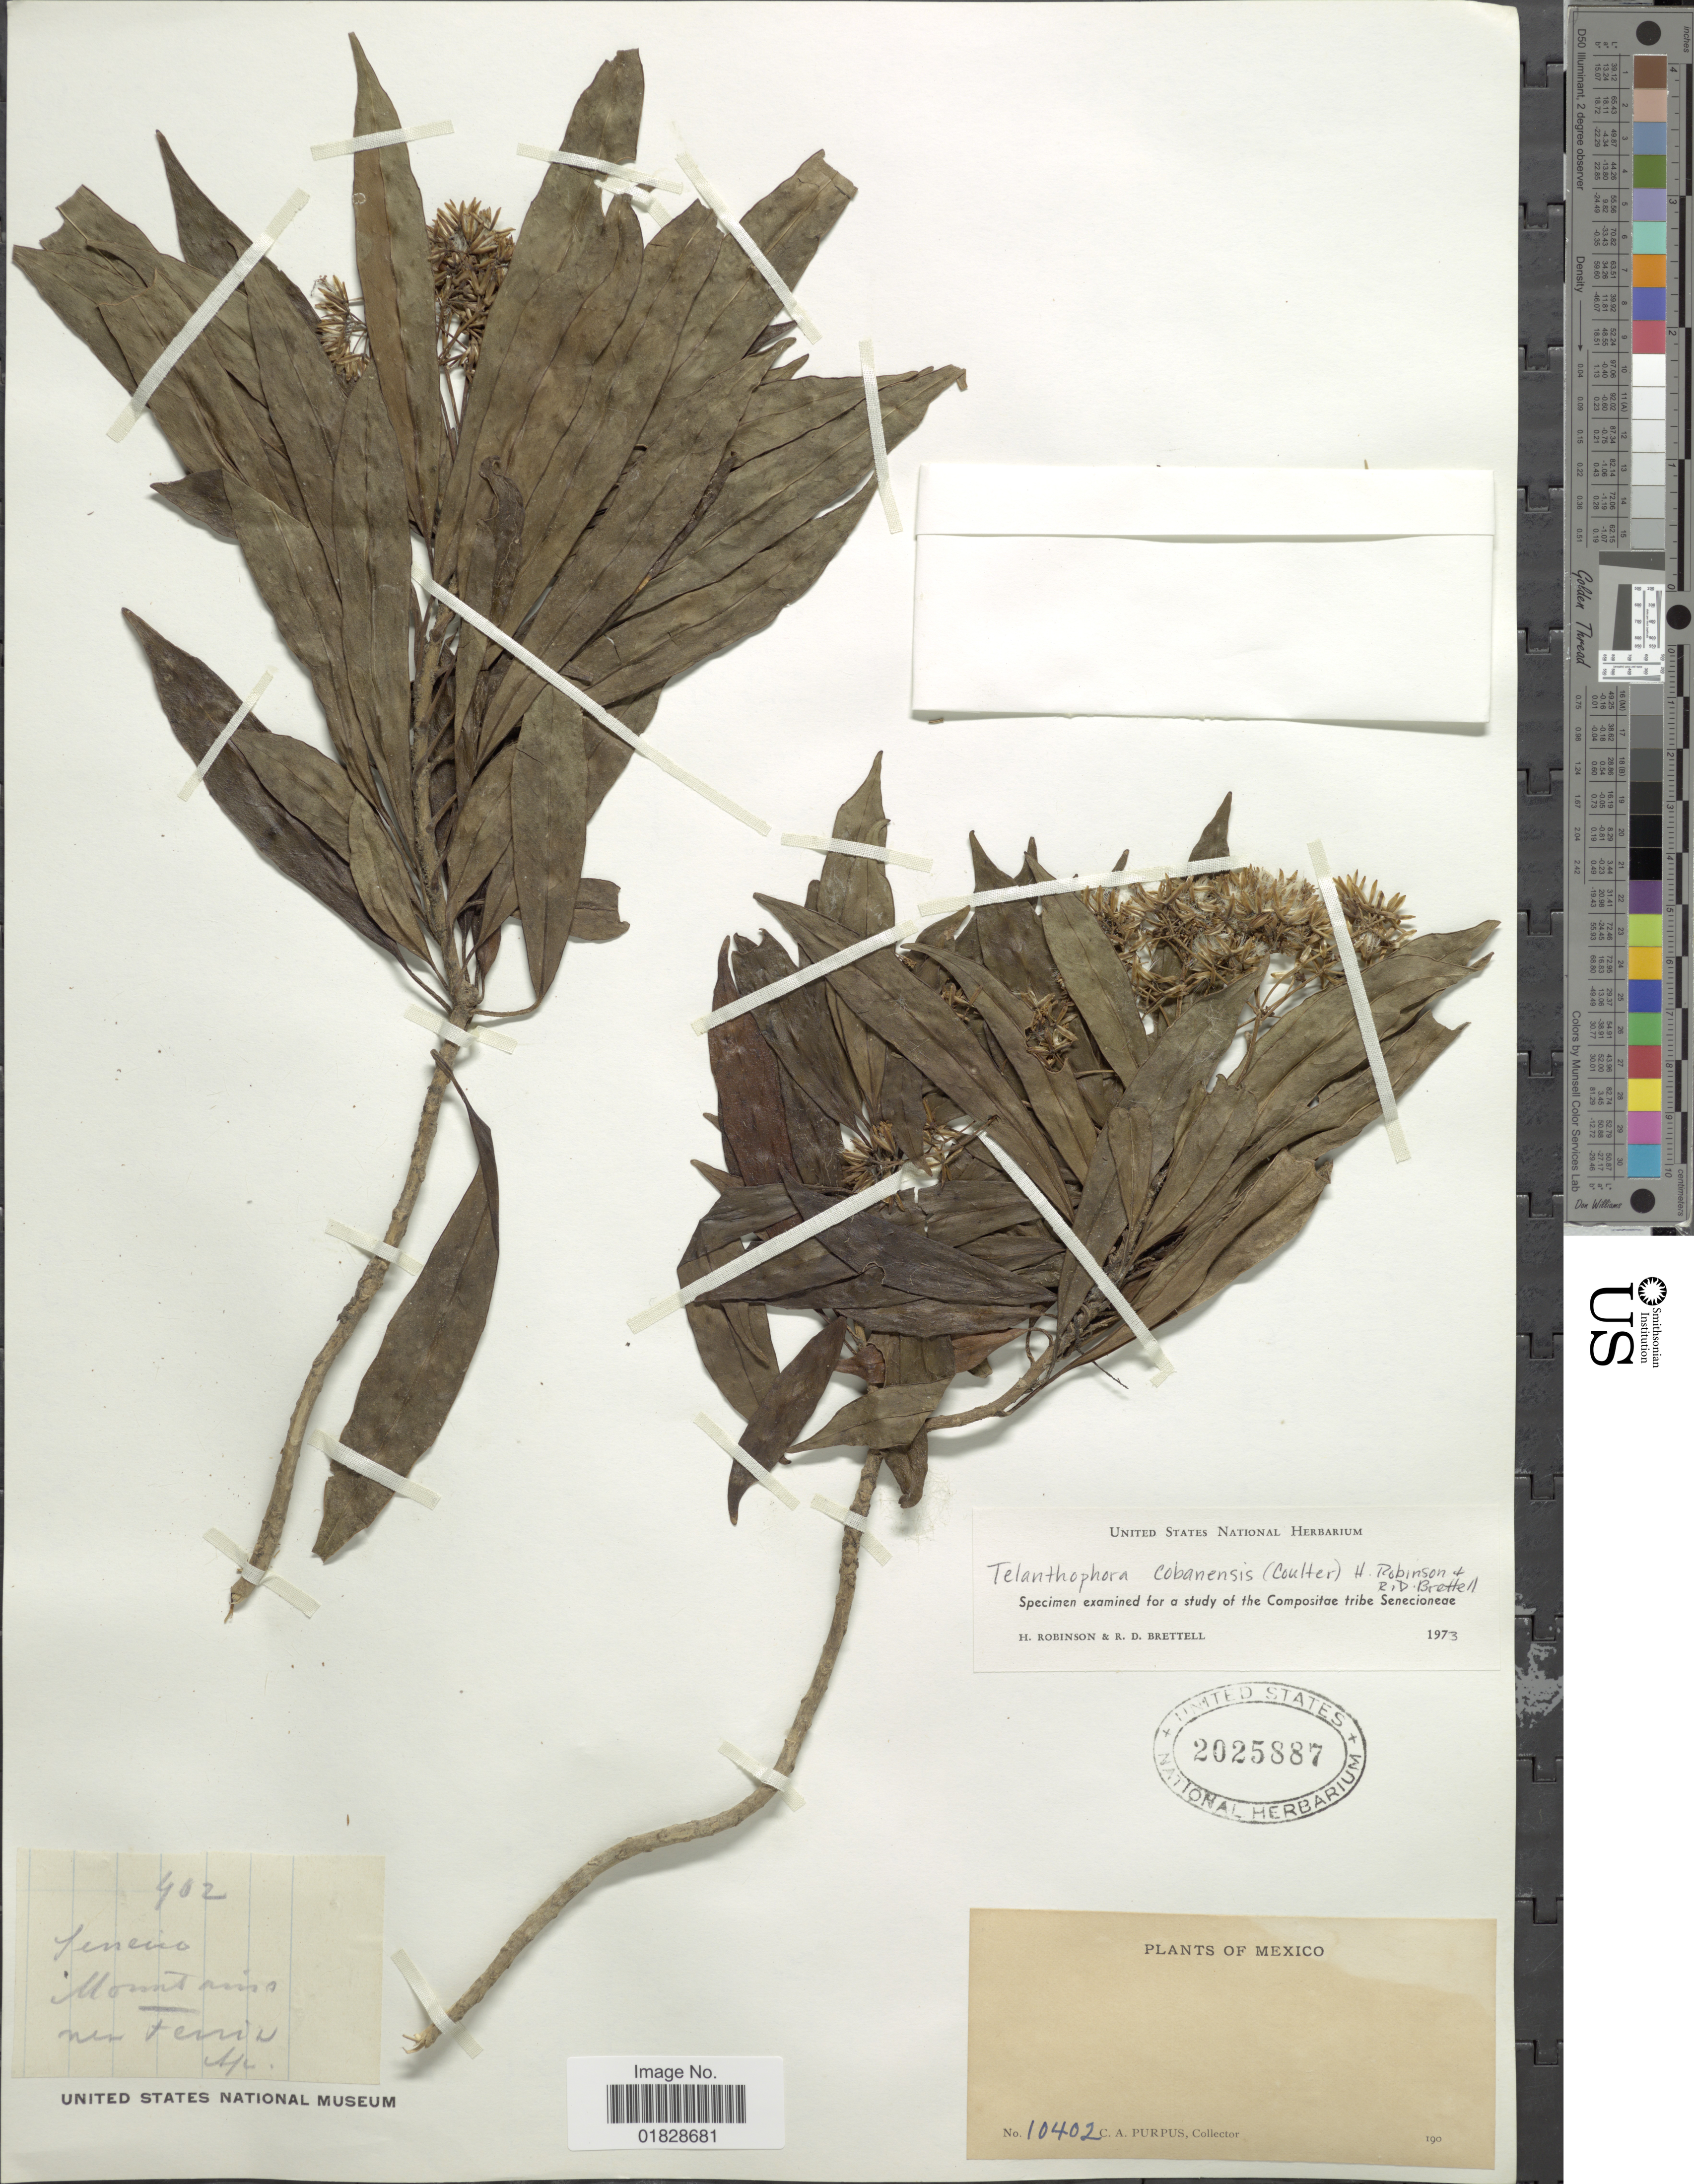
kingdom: Plantae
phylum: Tracheophyta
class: Magnoliopsida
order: Asterales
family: Asteraceae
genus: Telanthophora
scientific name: Telanthophora cobanensis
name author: (J.M. Coult.) H. Rob. & Brettell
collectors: C. A. Purpus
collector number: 10402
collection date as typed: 190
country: Mexico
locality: Senecio, Mountains near Fernia Ap.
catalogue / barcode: US 2025887